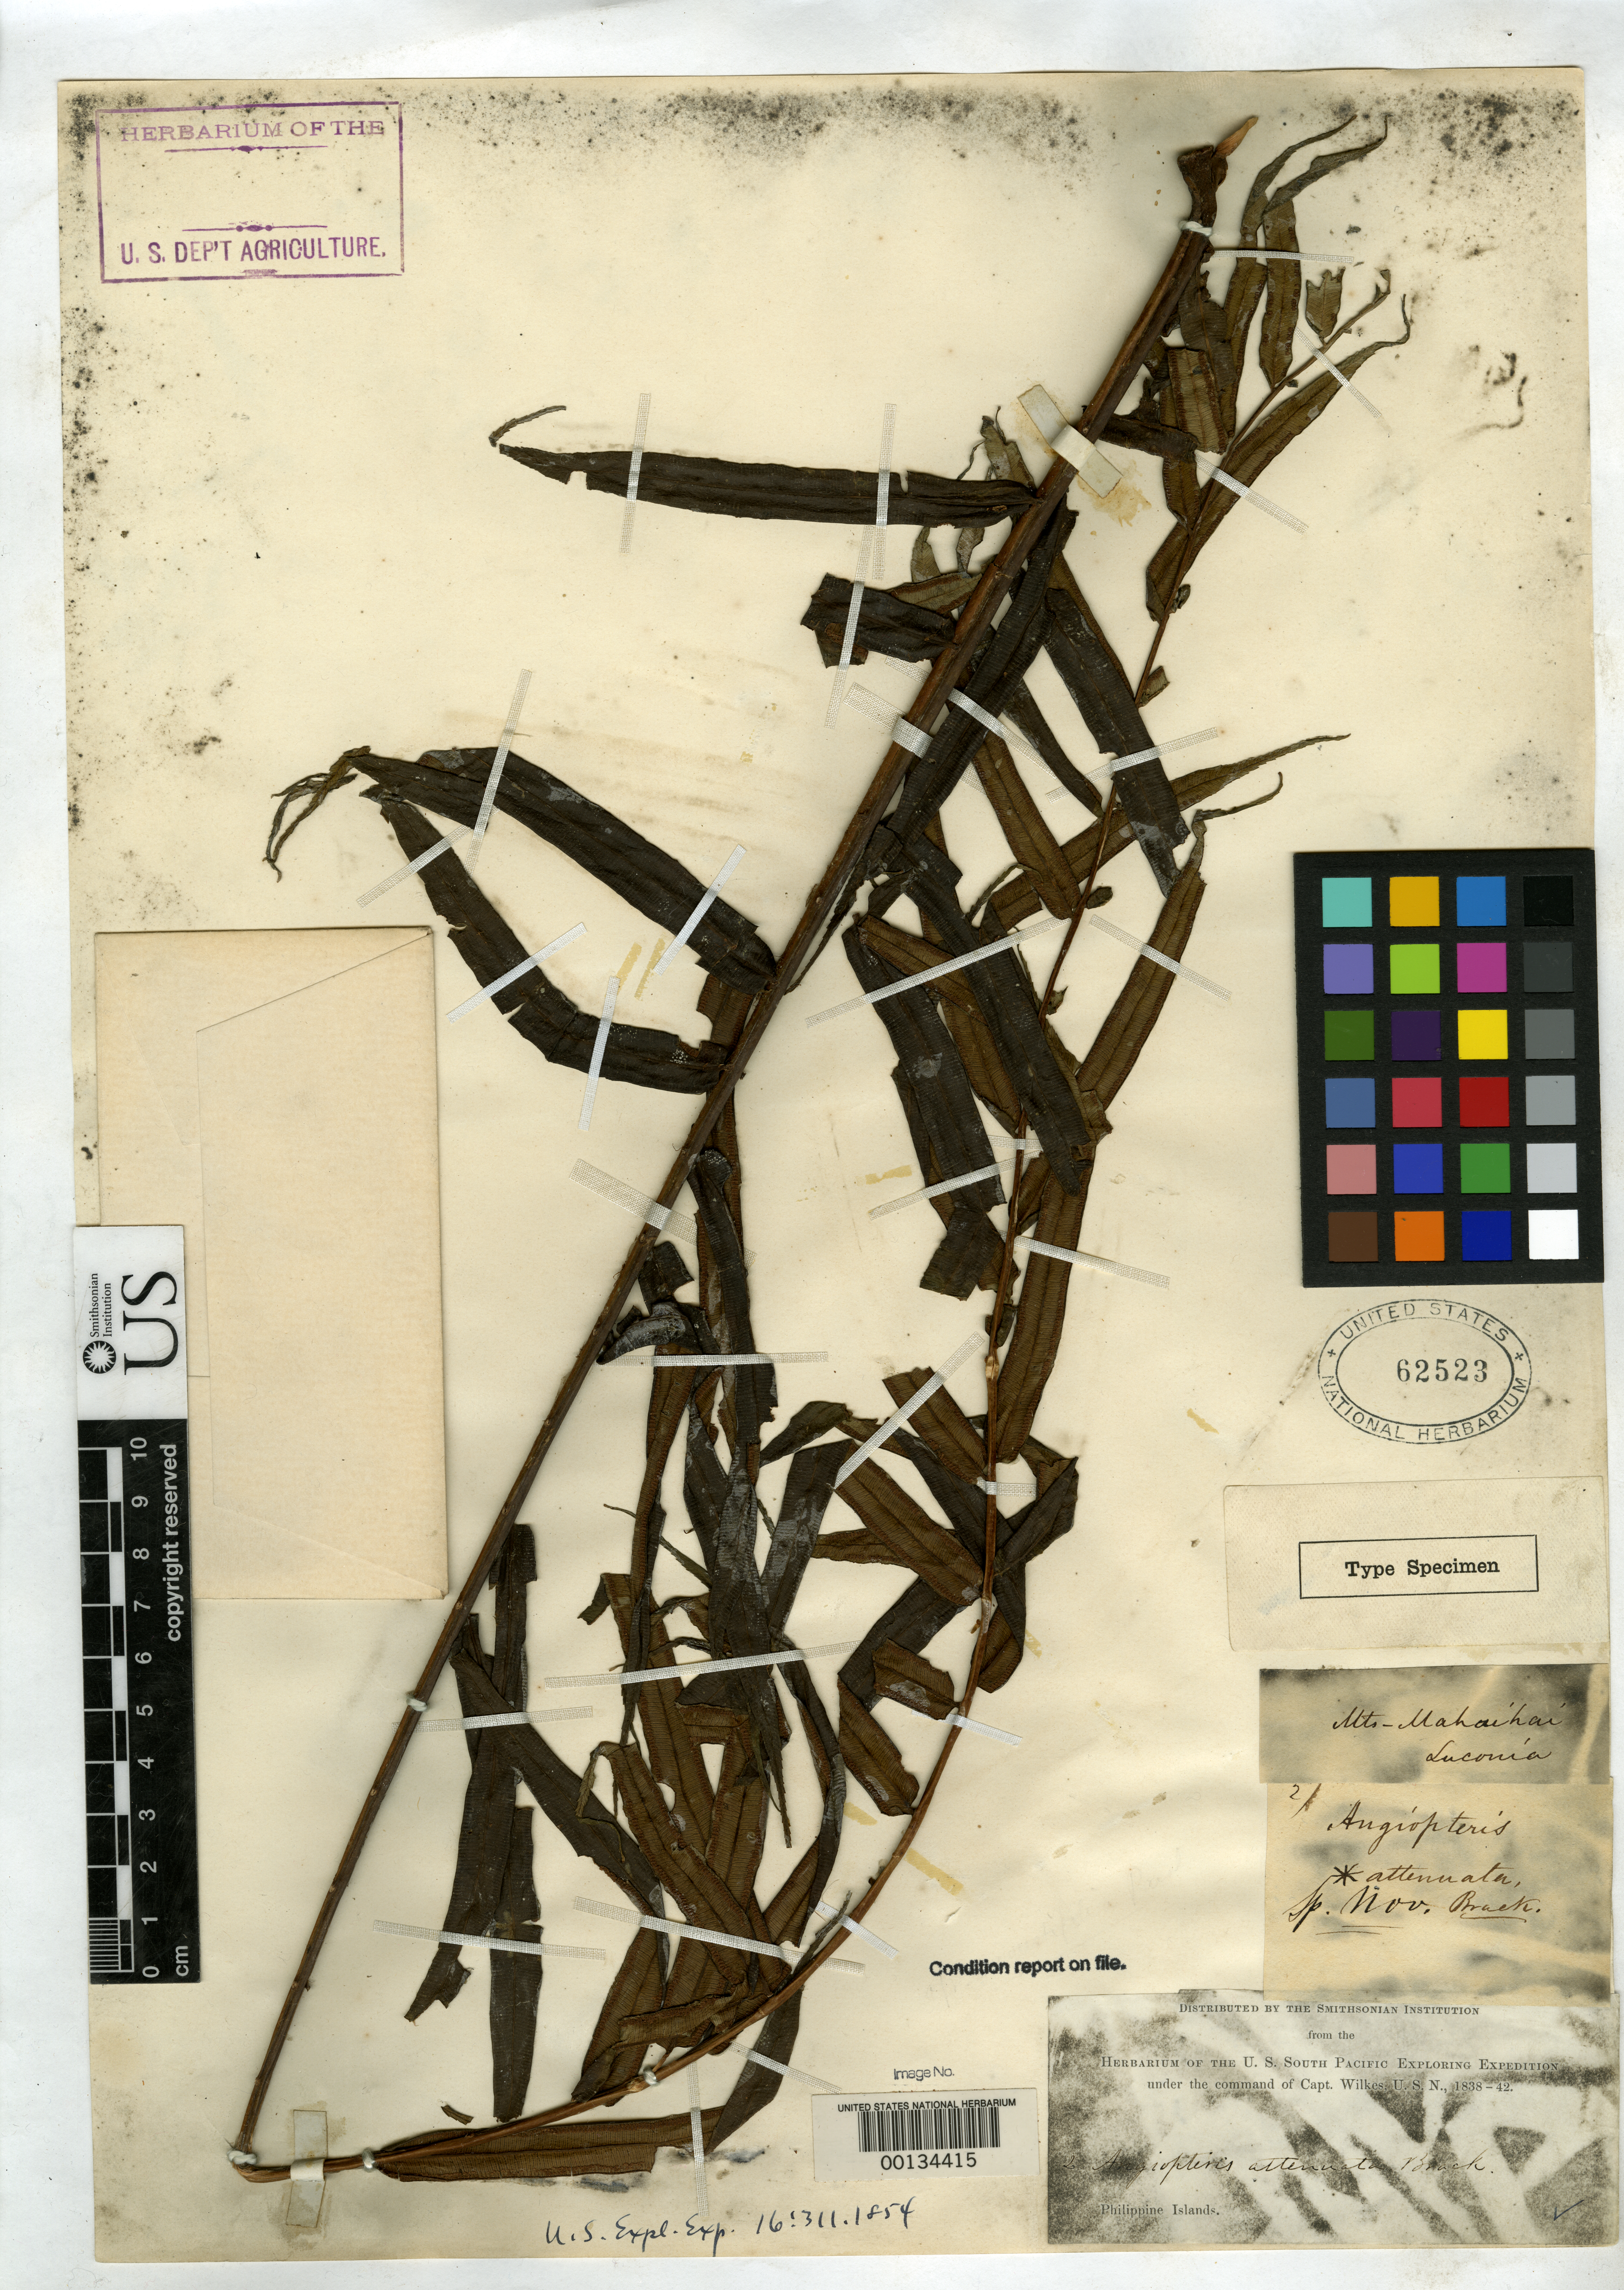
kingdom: Plantae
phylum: Tracheophyta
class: Polypodiopsida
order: Marattiales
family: Marattiaceae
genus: Angiopteris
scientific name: Angiopteris attenuata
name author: Brack. in Wilkes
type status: Type Collection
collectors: Wilkes Explor. Exped.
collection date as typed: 1838 to -- --- 1842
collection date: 1838/1842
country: Philippines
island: Luzon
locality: Mts. near Banos, Luconia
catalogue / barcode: US 62523